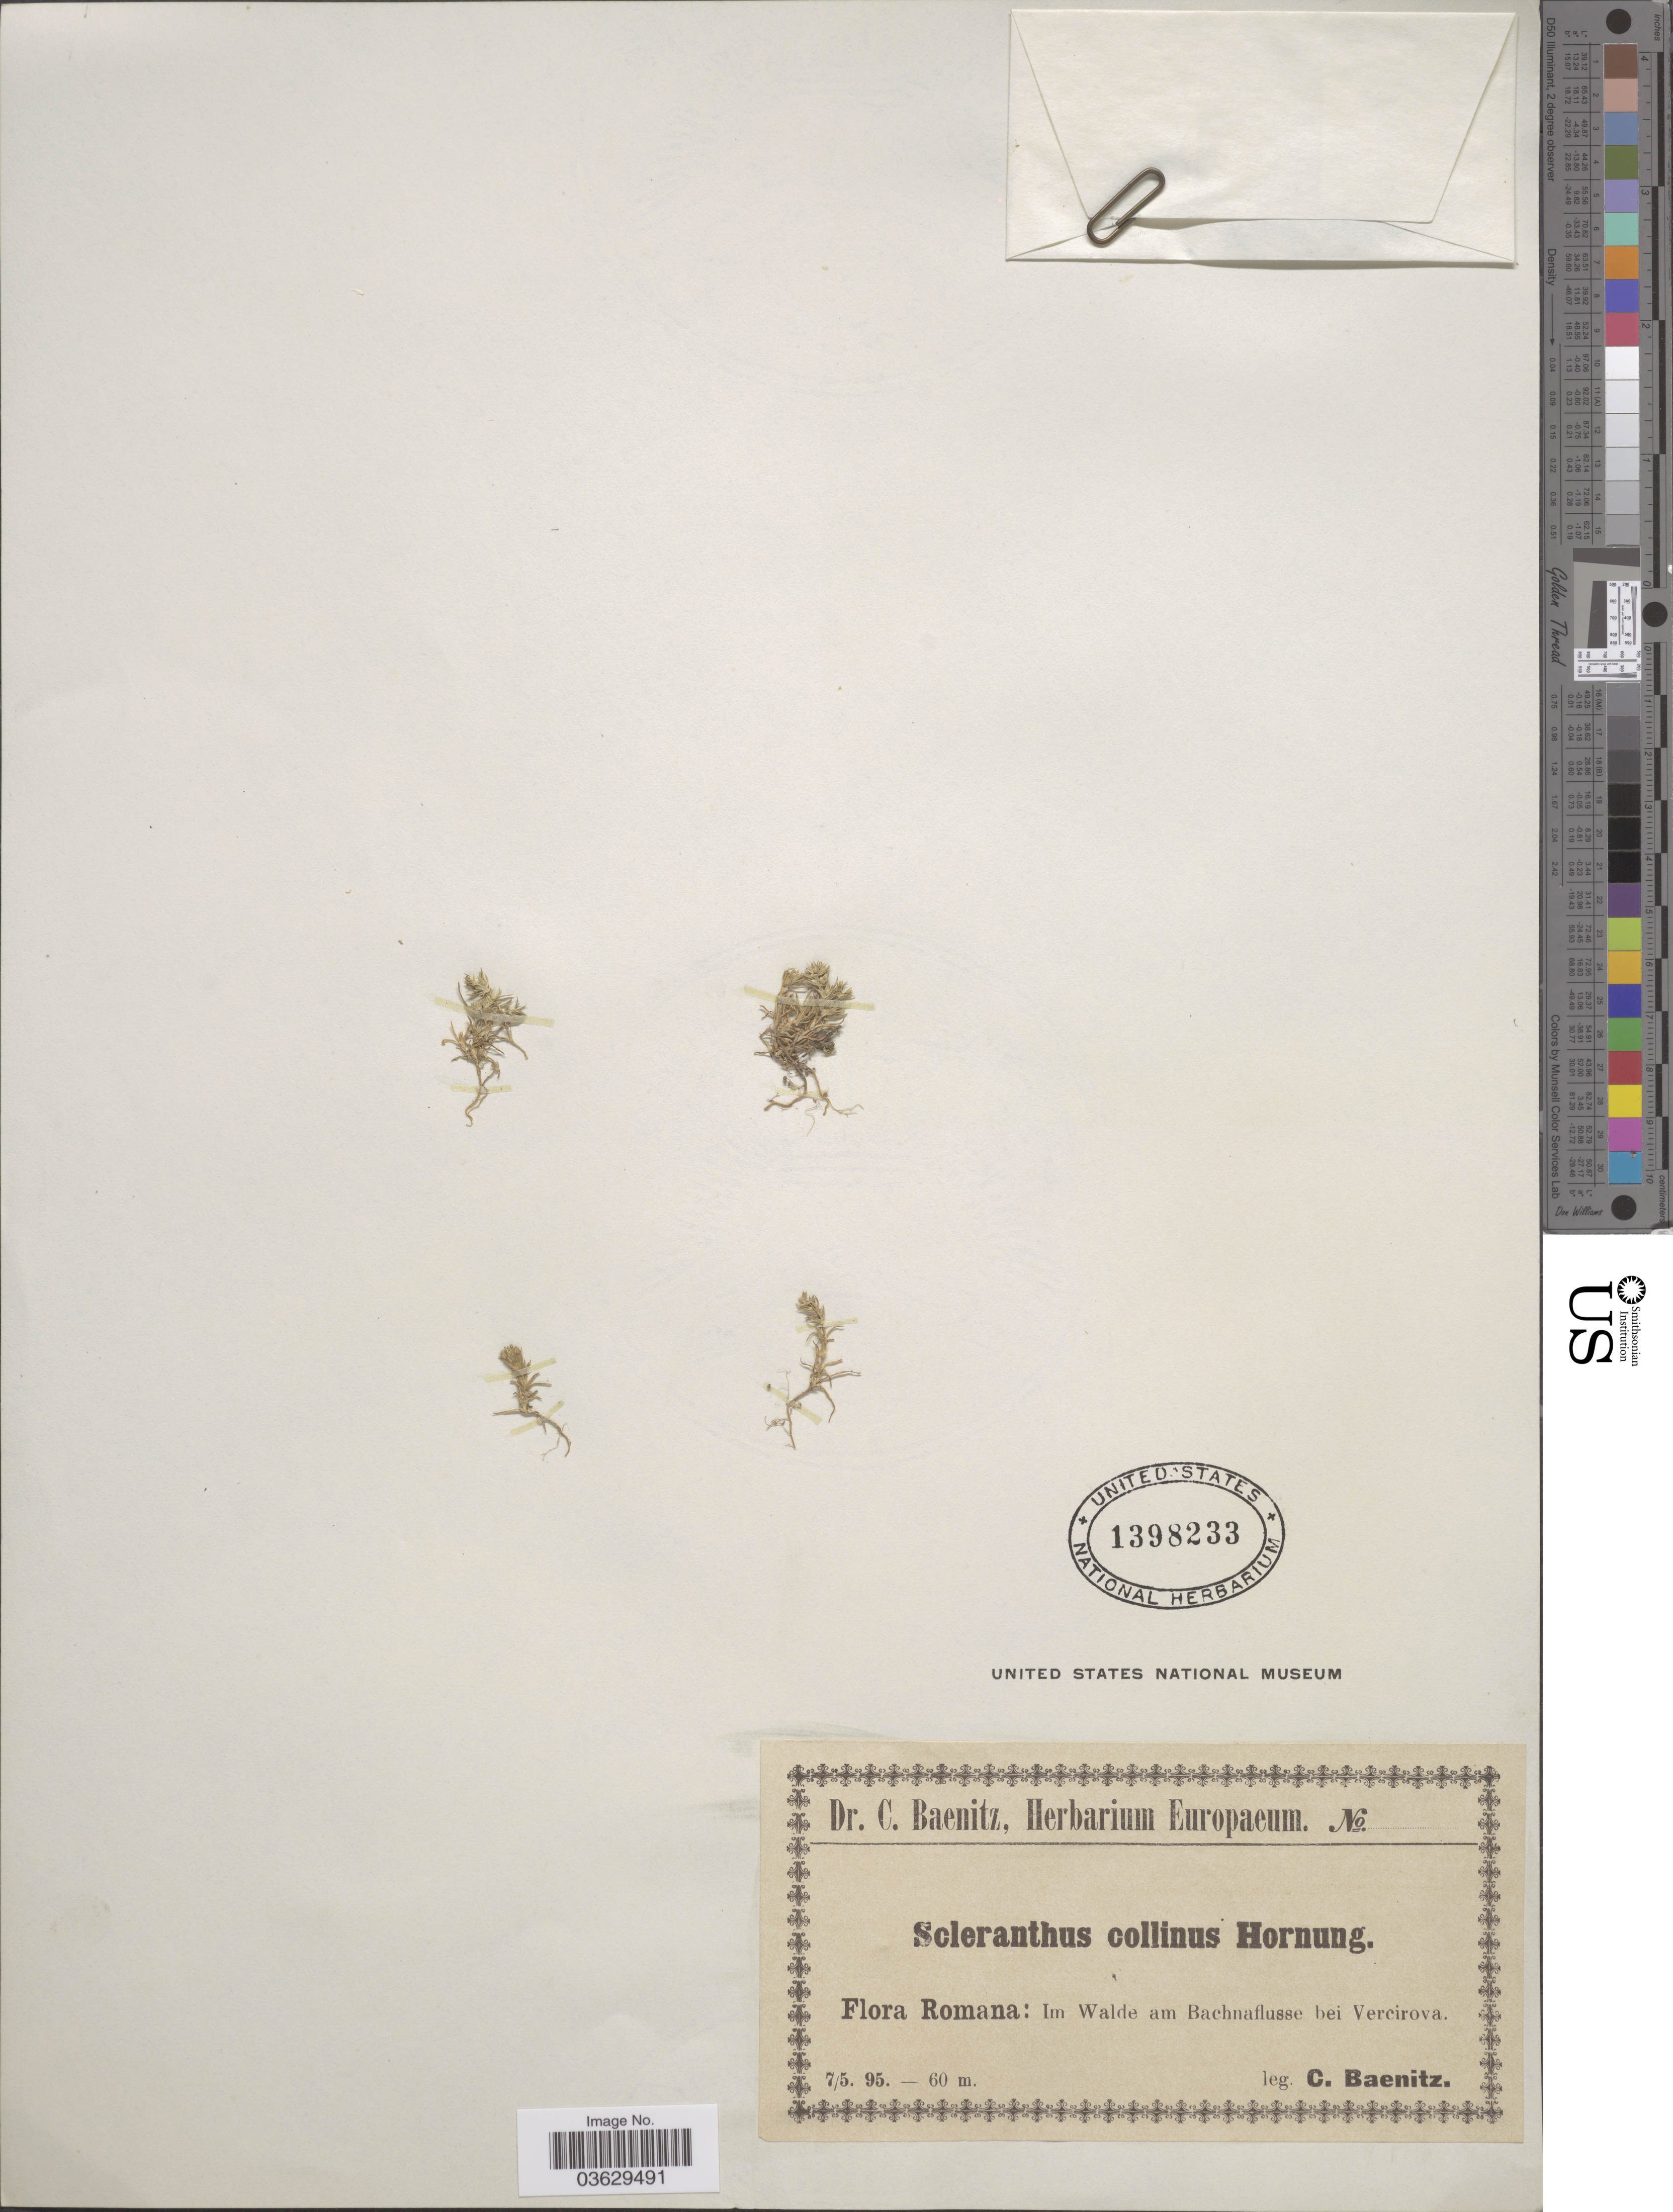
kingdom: Plantae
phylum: Tracheophyta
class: Magnoliopsida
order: Caryophyllales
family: Caryophyllaceae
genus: Scleranthus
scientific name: Scleranthus collinus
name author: Hornung ex Opiz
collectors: C. G. Baenitz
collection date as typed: Transcribed d/m/y: 7/5/95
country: Romania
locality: Romana: Im Walde am Bachnaflusse bei Vercirova.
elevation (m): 60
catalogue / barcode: US 1398233